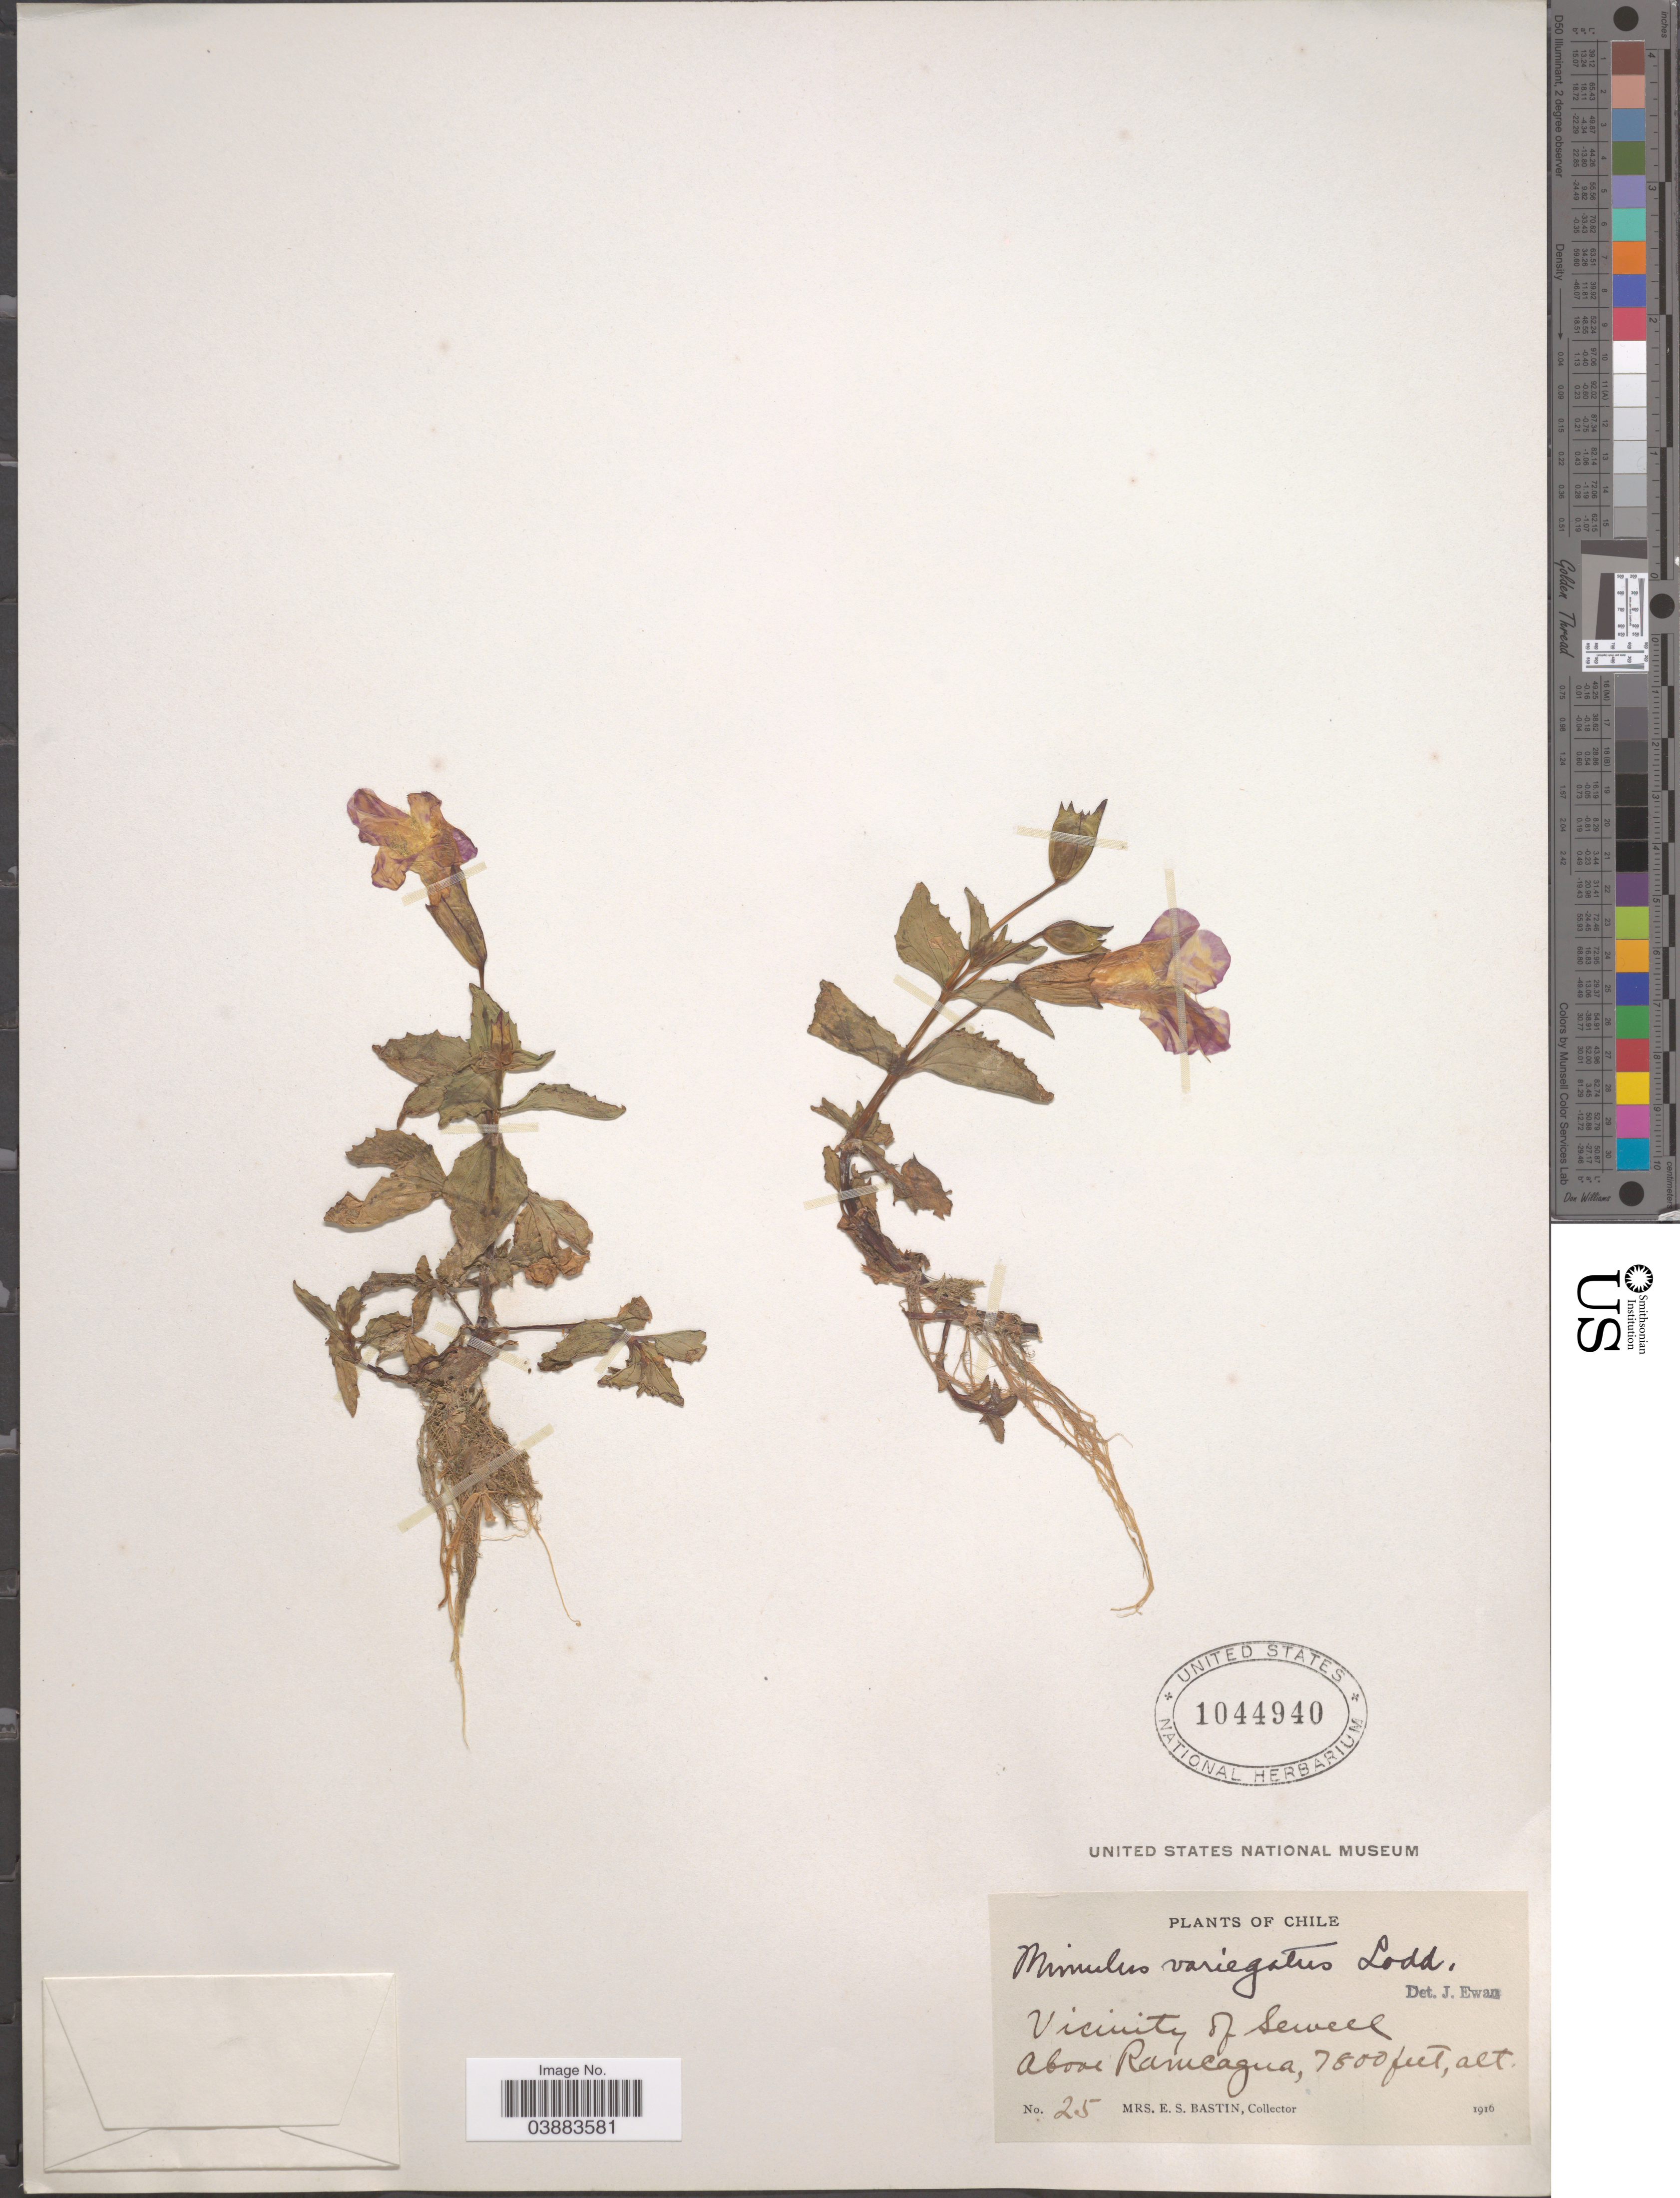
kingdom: Plantae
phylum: Tracheophyta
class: Magnoliopsida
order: Lamiales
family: Phrymaceae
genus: Mimulus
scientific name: Mimulus luteus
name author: L.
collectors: E. Bastin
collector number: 25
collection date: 1910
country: Chile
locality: Vicinity of Sewell above Ramcagua.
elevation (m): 2377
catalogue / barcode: US 1044940